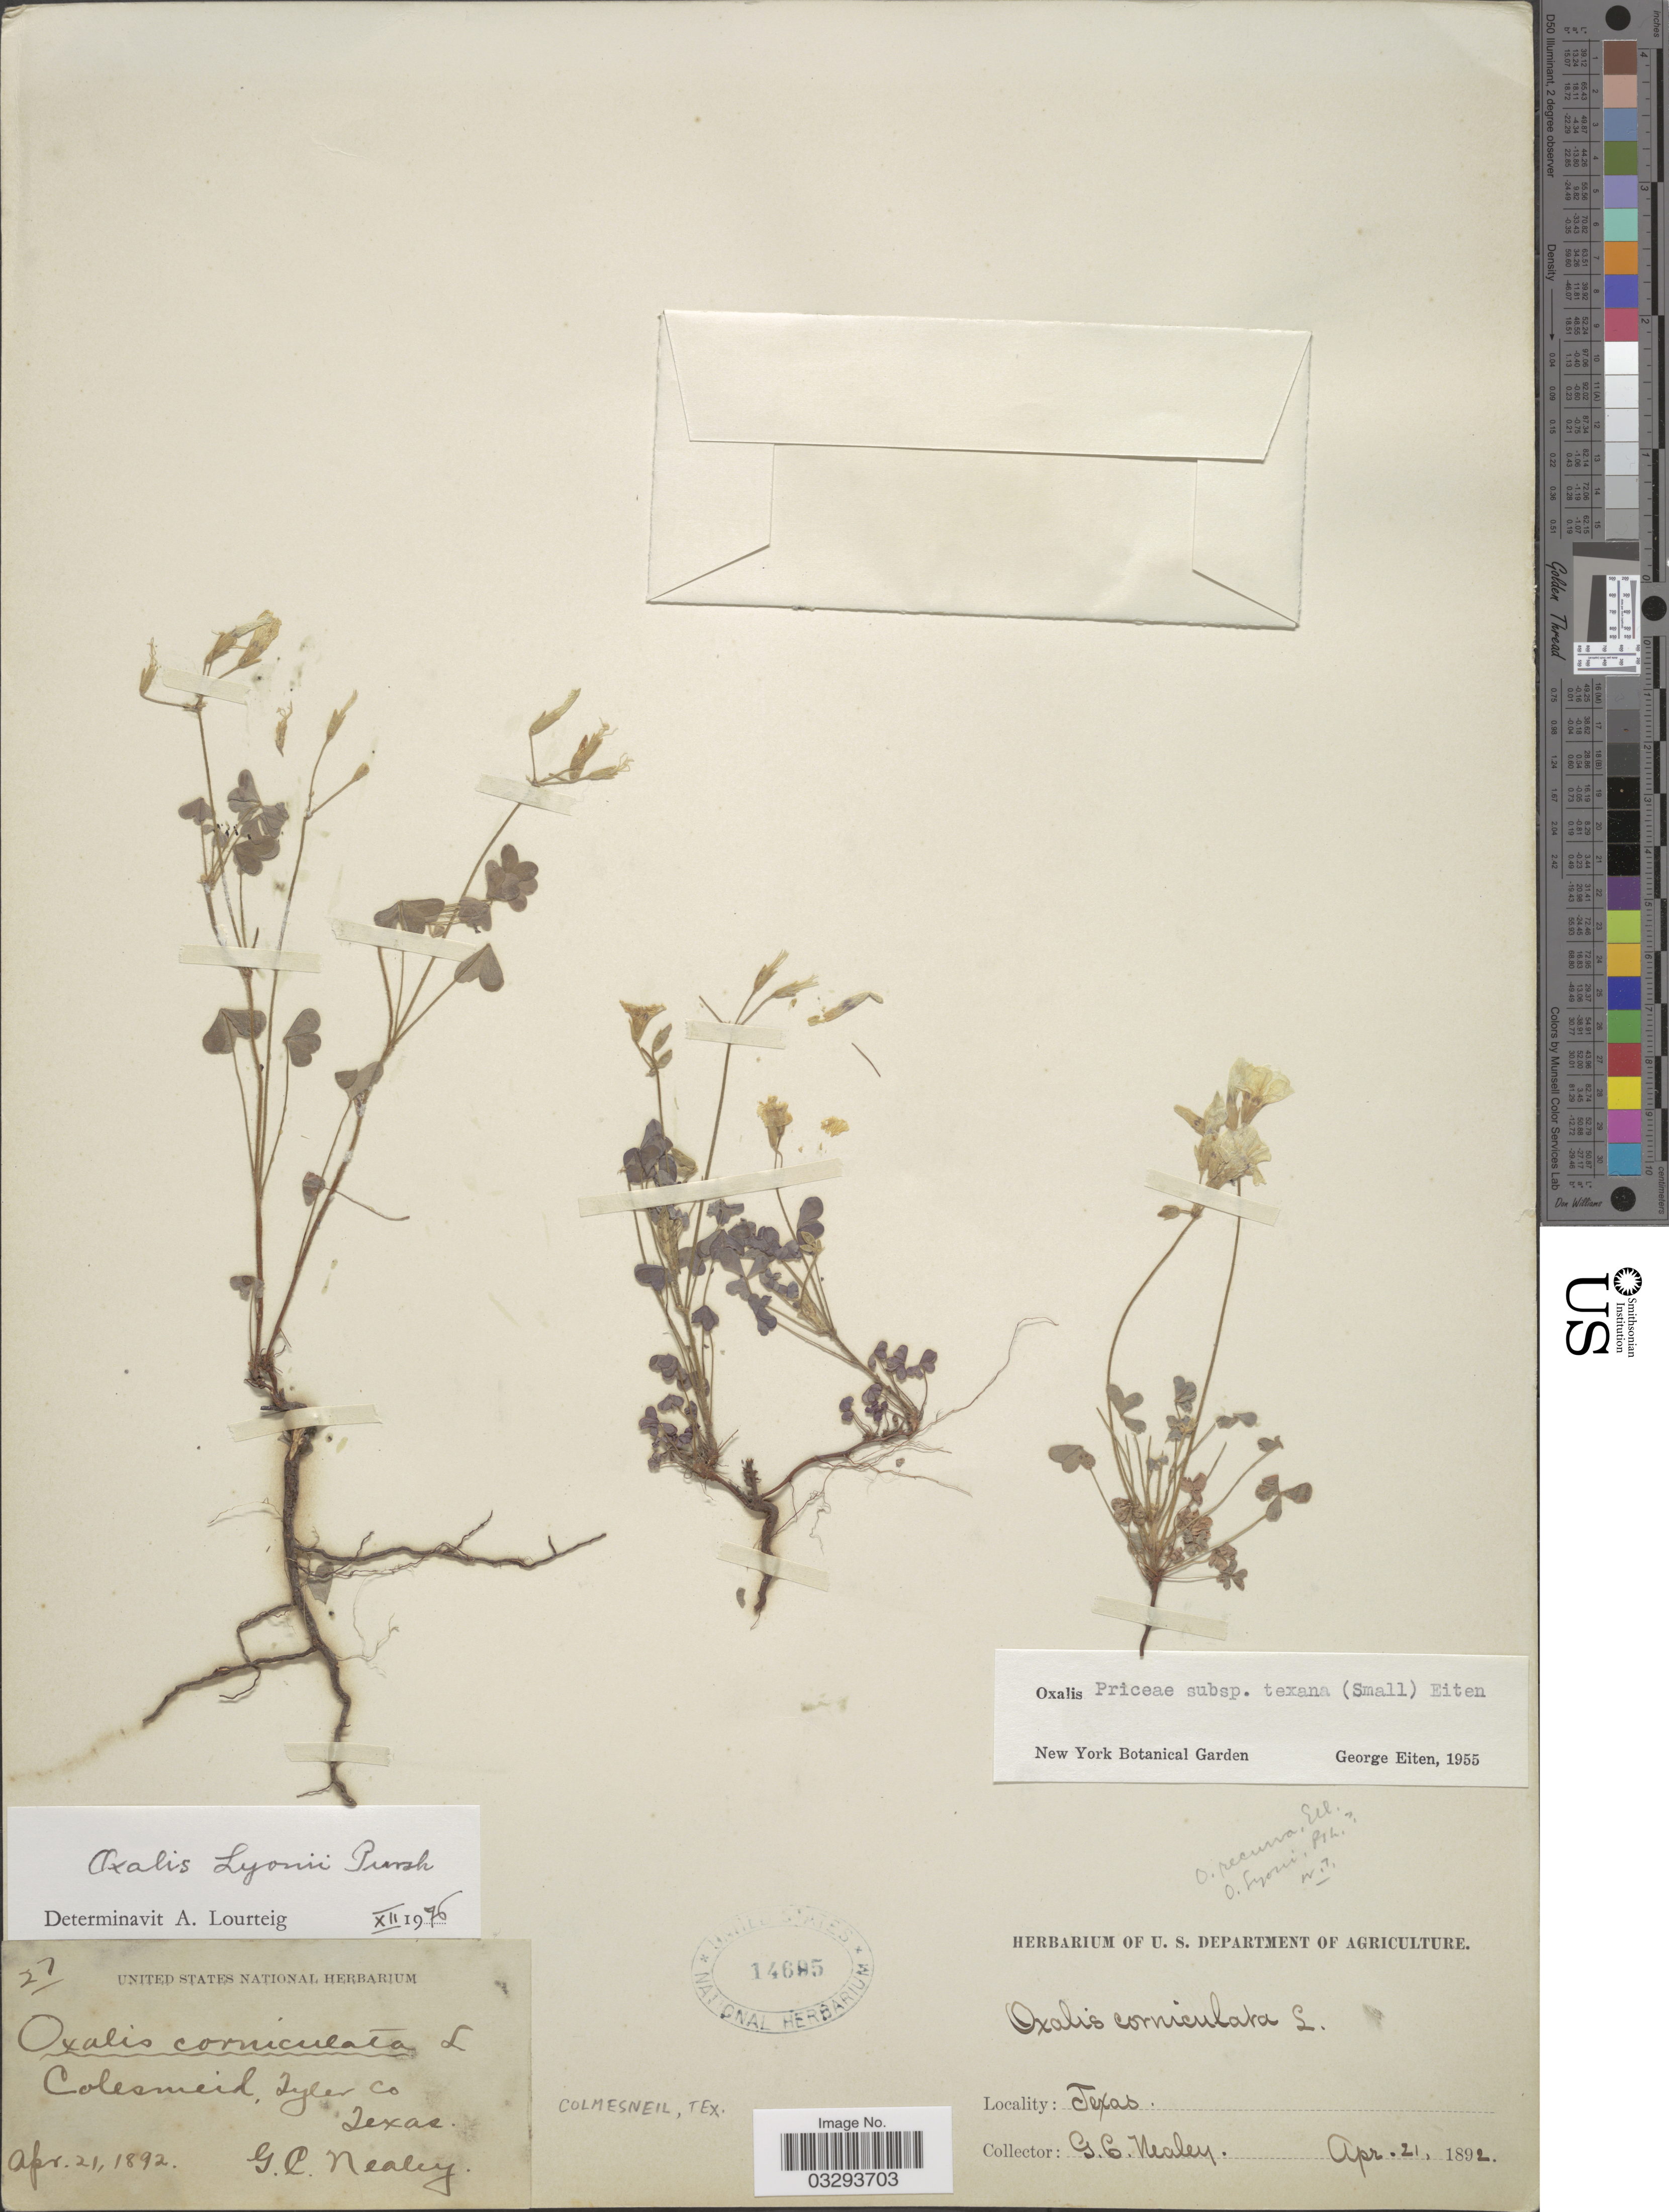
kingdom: Plantae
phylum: Tracheophyta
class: Magnoliopsida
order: Oxalidales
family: Oxalidaceae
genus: Oxalis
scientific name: Oxalis lyonii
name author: Pursh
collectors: G. C. Nealley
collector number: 27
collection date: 1892-04-21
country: United States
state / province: Texas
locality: Colmesneil, Tyler Co.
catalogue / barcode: US 14685